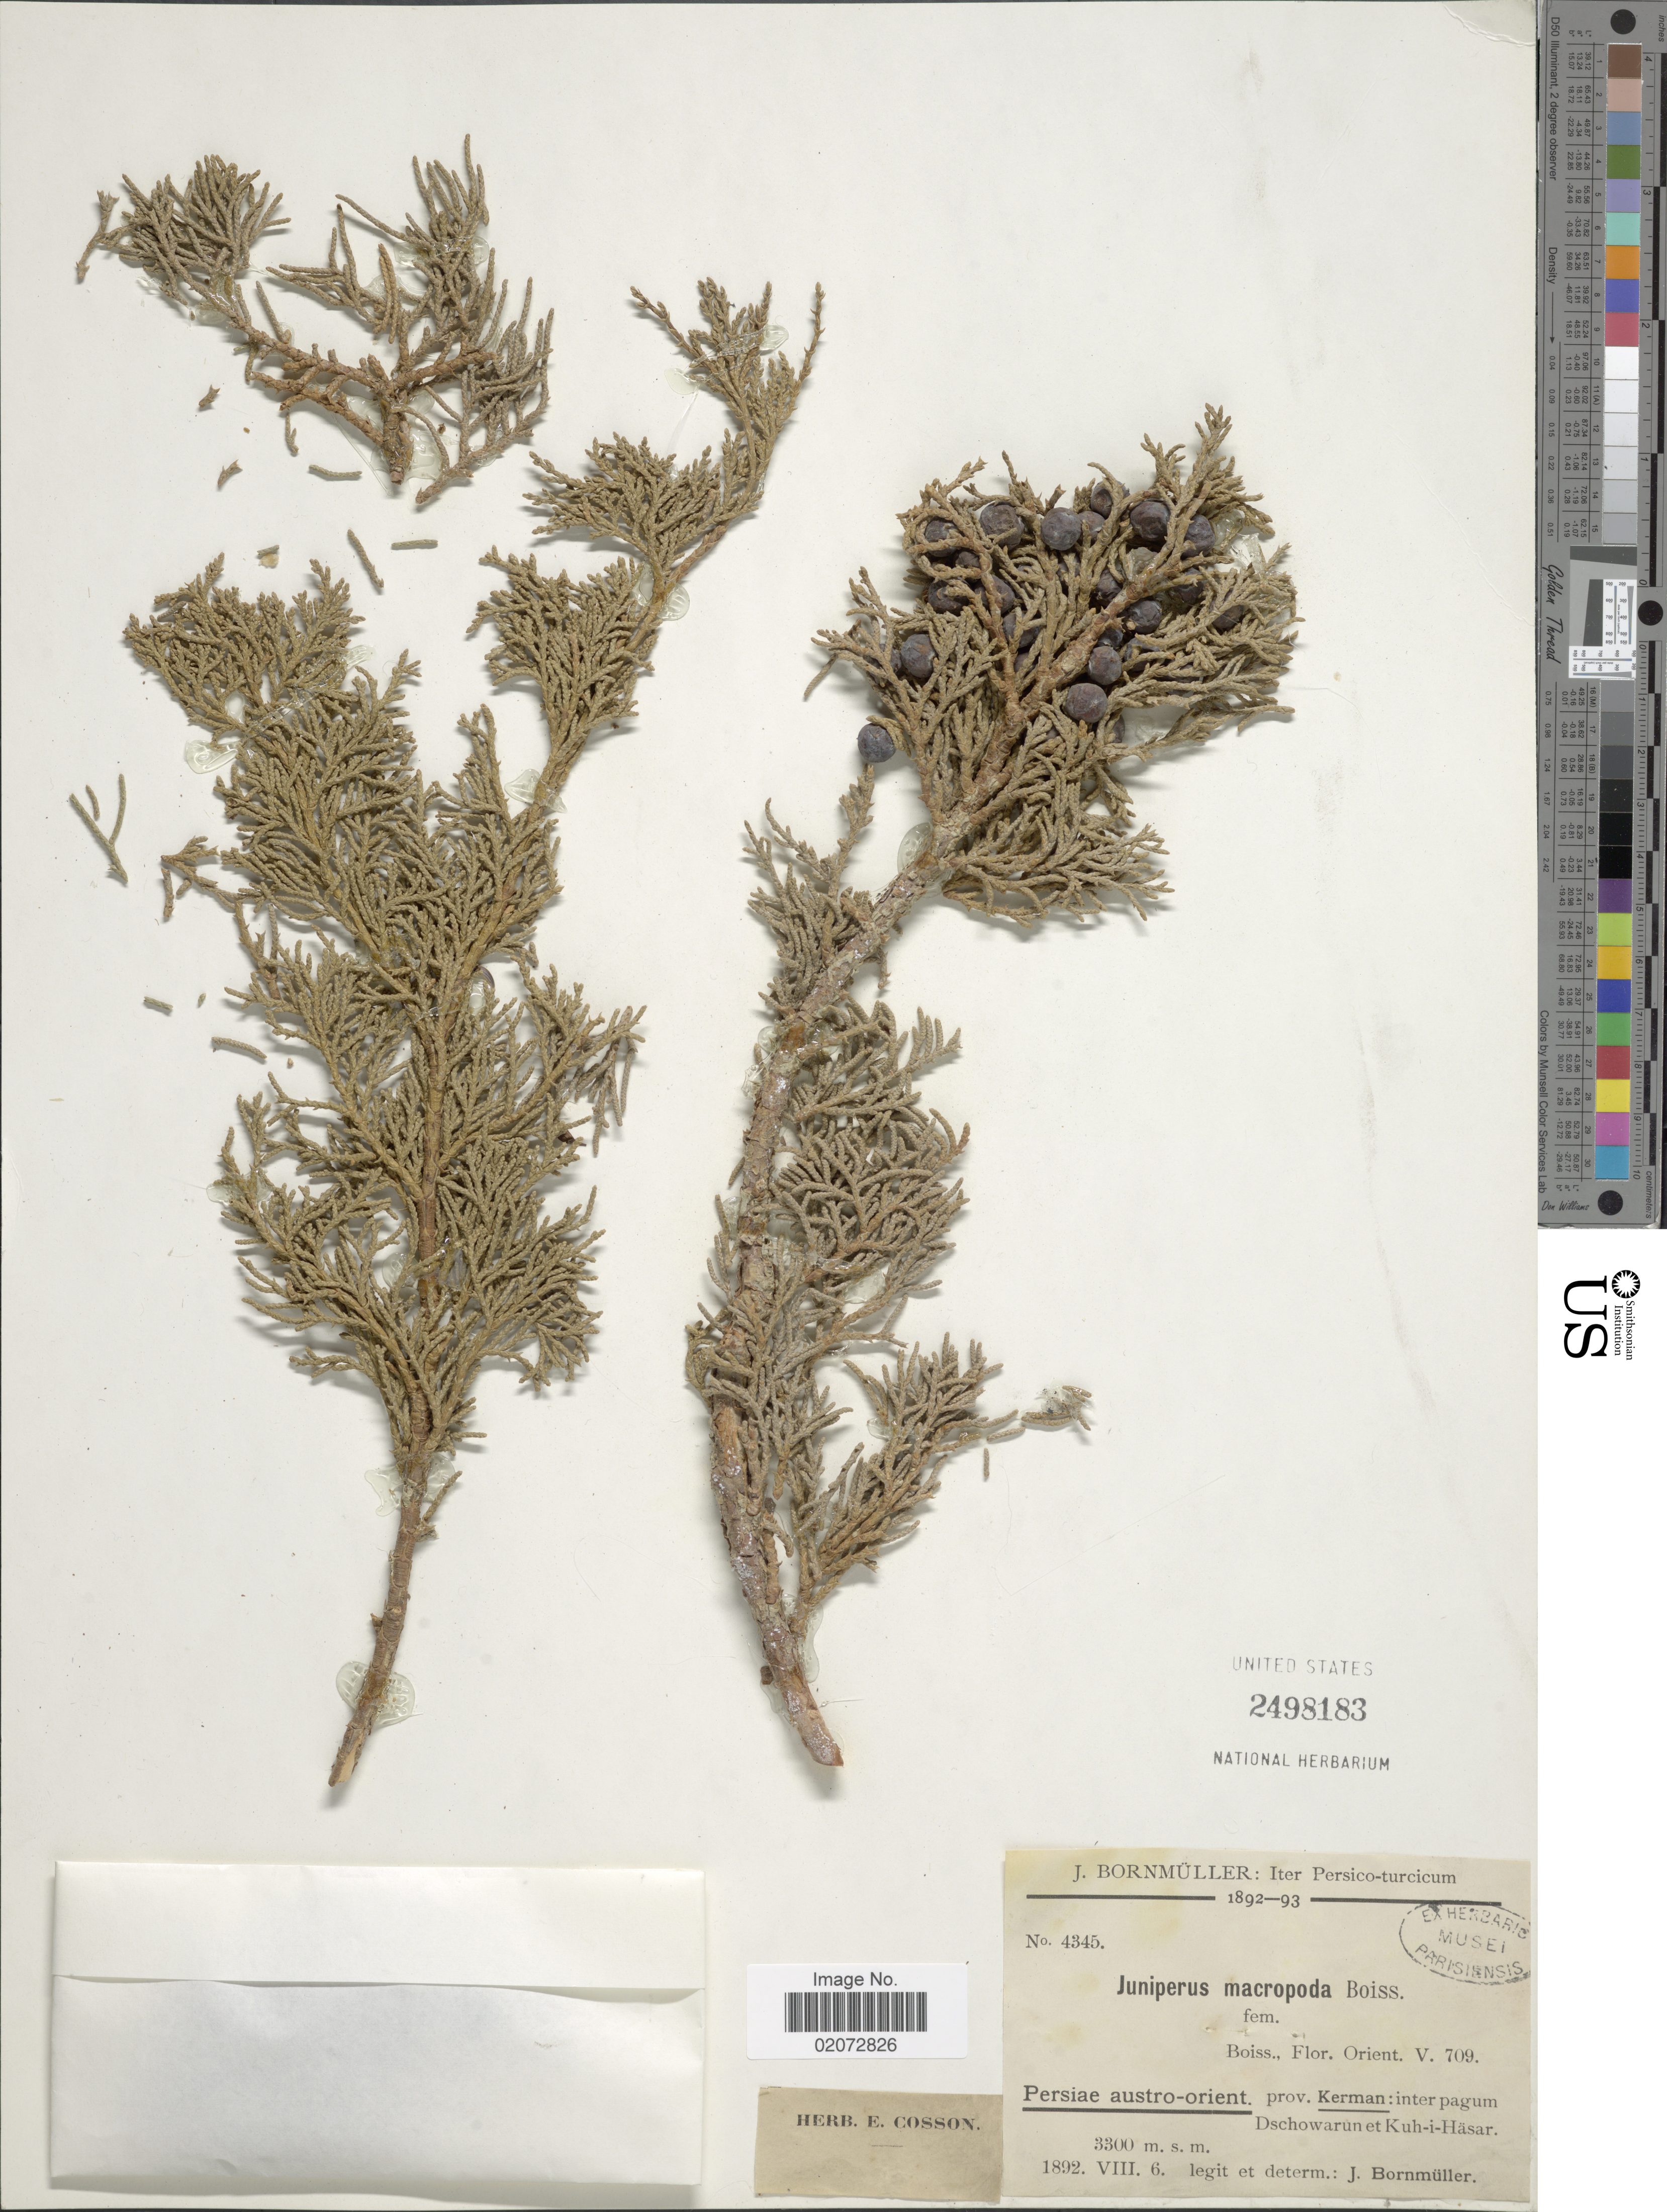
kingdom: Plantae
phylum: Tracheophyta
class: Pinopsida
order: Pinales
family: Cupressaceae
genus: Juniperus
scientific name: Juniperus macropoda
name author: Boiss.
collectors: J. Bornmüller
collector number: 4345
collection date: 1892-08-06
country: Iran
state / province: Kerman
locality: Persiae austro-orient. prov. Kerman: inter pagum Dschowarun et Kuh-i-Hasar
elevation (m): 3300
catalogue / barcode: US 2498183